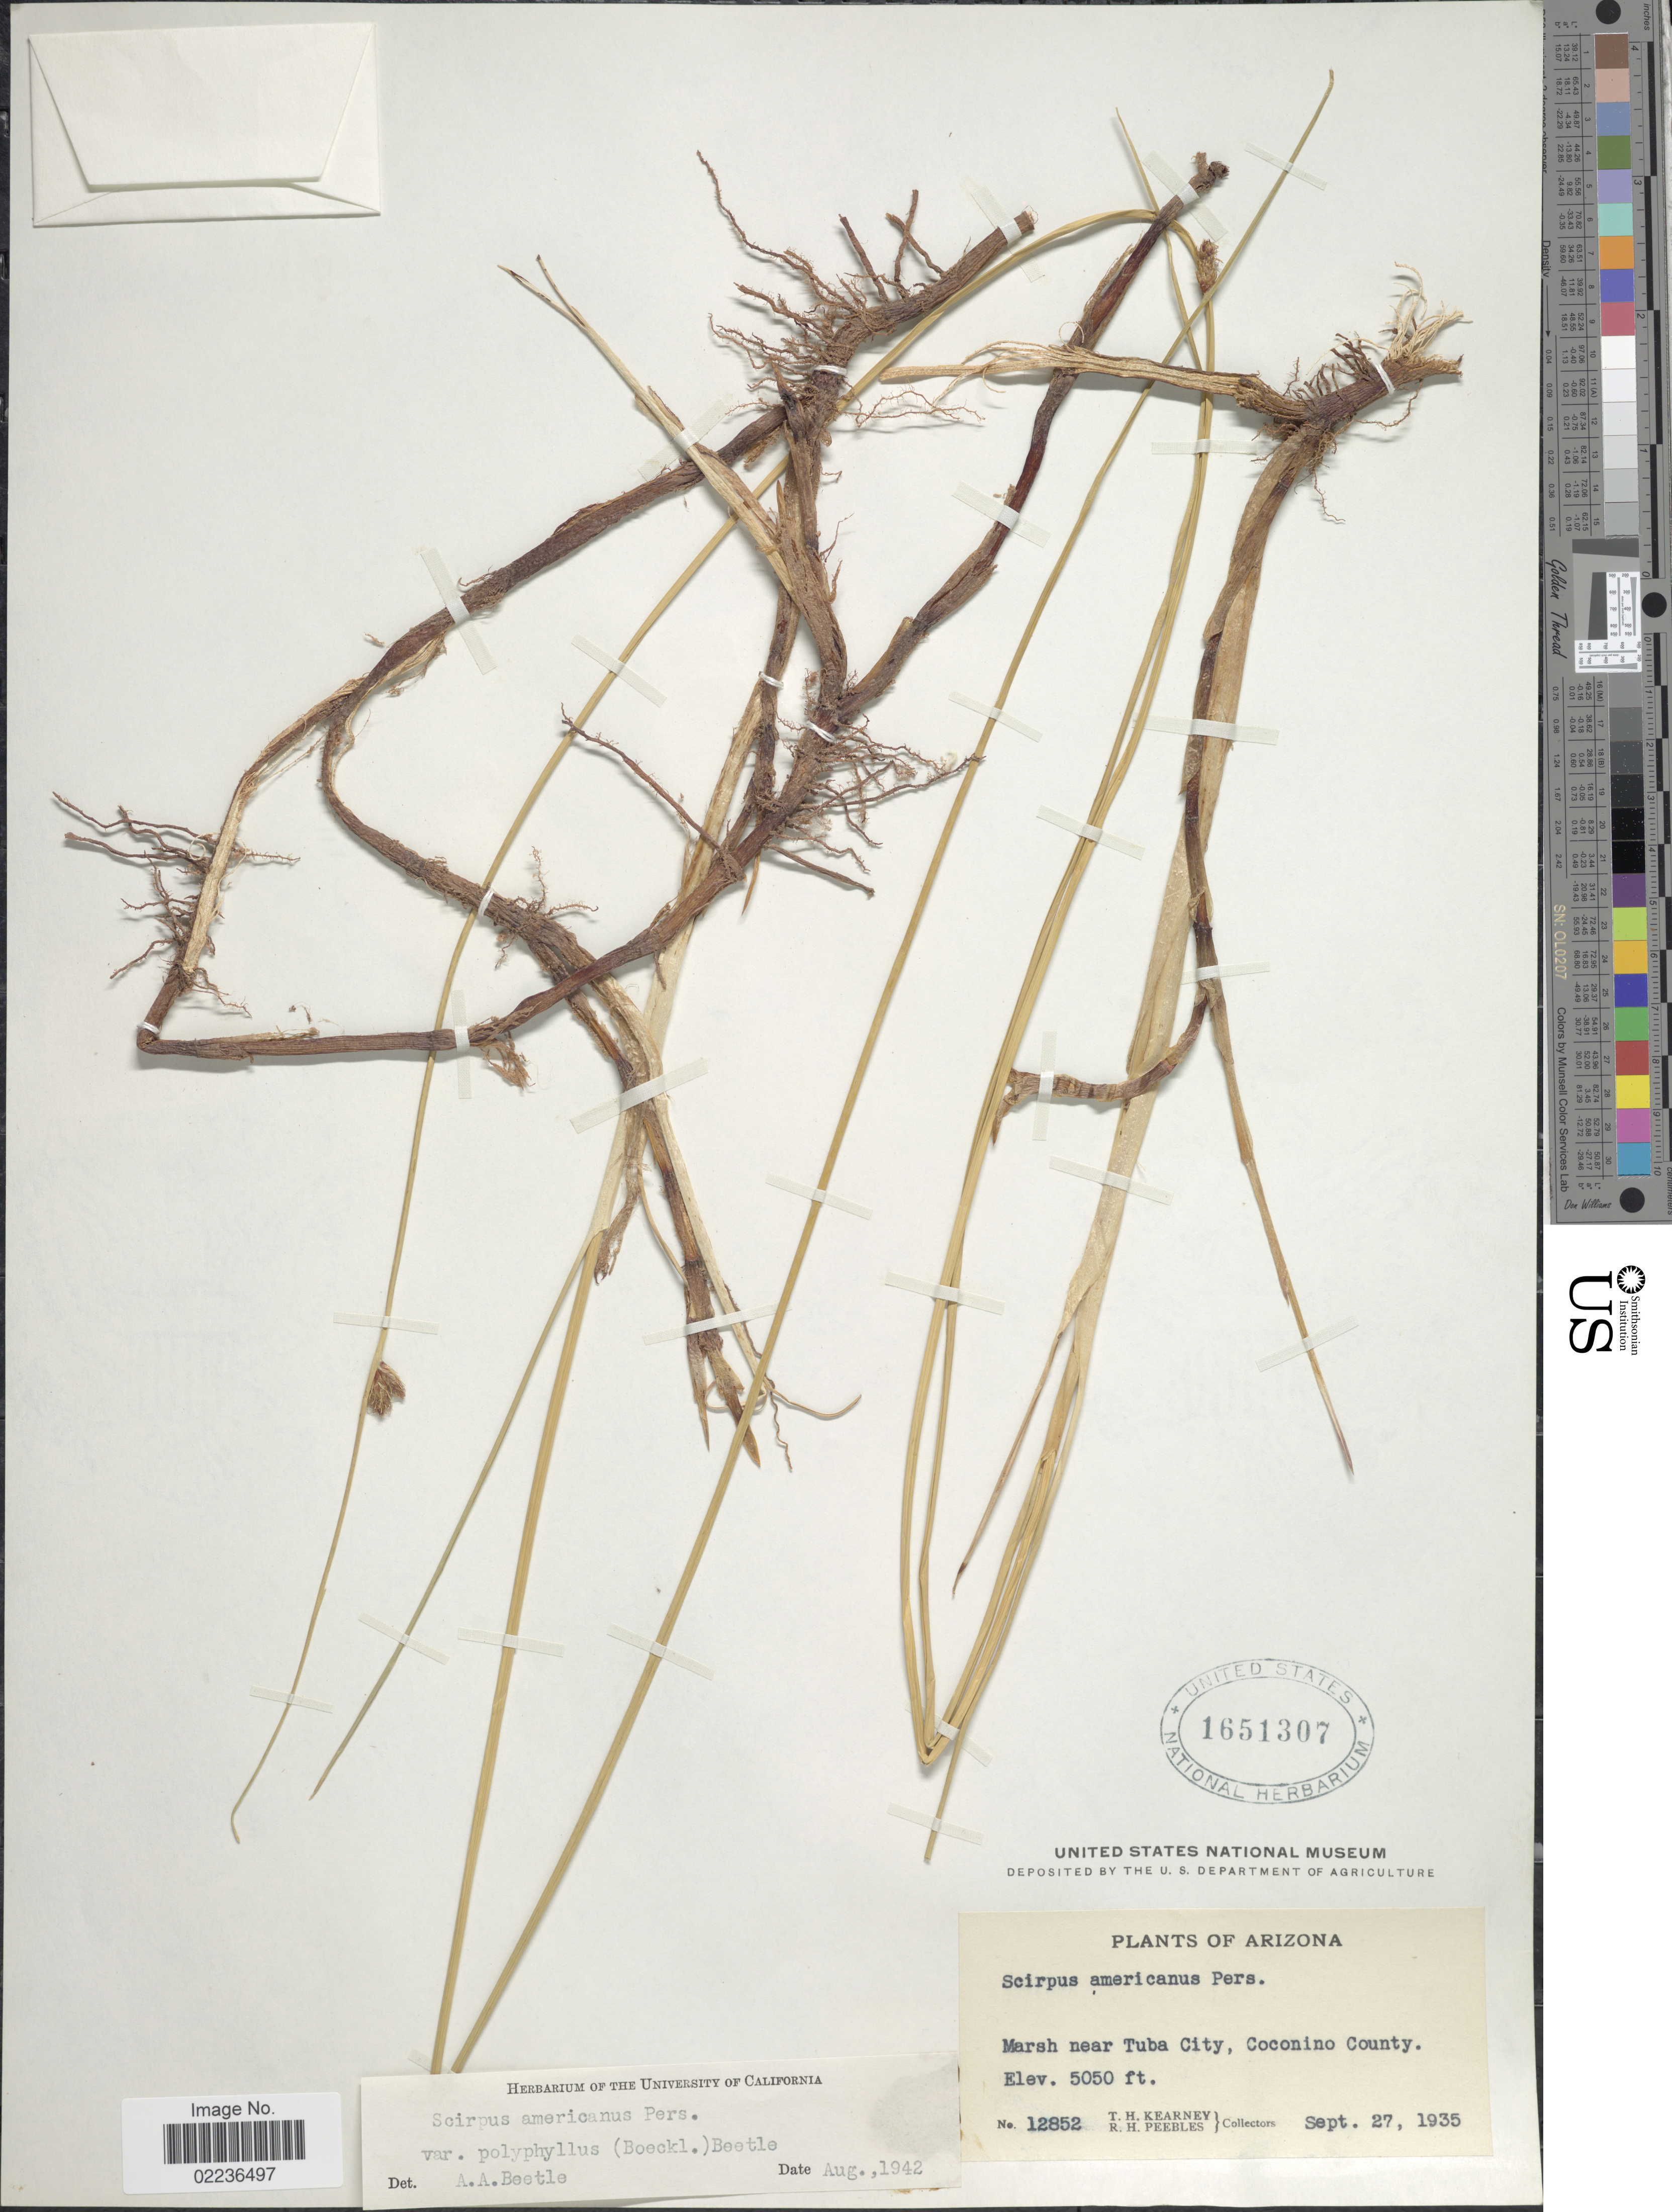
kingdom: Plantae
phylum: Tracheophyta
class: Liliopsida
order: Poales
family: Cyperaceae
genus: Schoenoplectus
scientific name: Schoenoplectus pungens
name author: (Vahl) Palla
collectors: T. H. Kearney & R. H. Peebles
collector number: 12852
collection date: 1935-09-27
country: United States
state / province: Arizona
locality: Marsh near Tuba Citu, Coconino County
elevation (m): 1539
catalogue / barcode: US 1651307